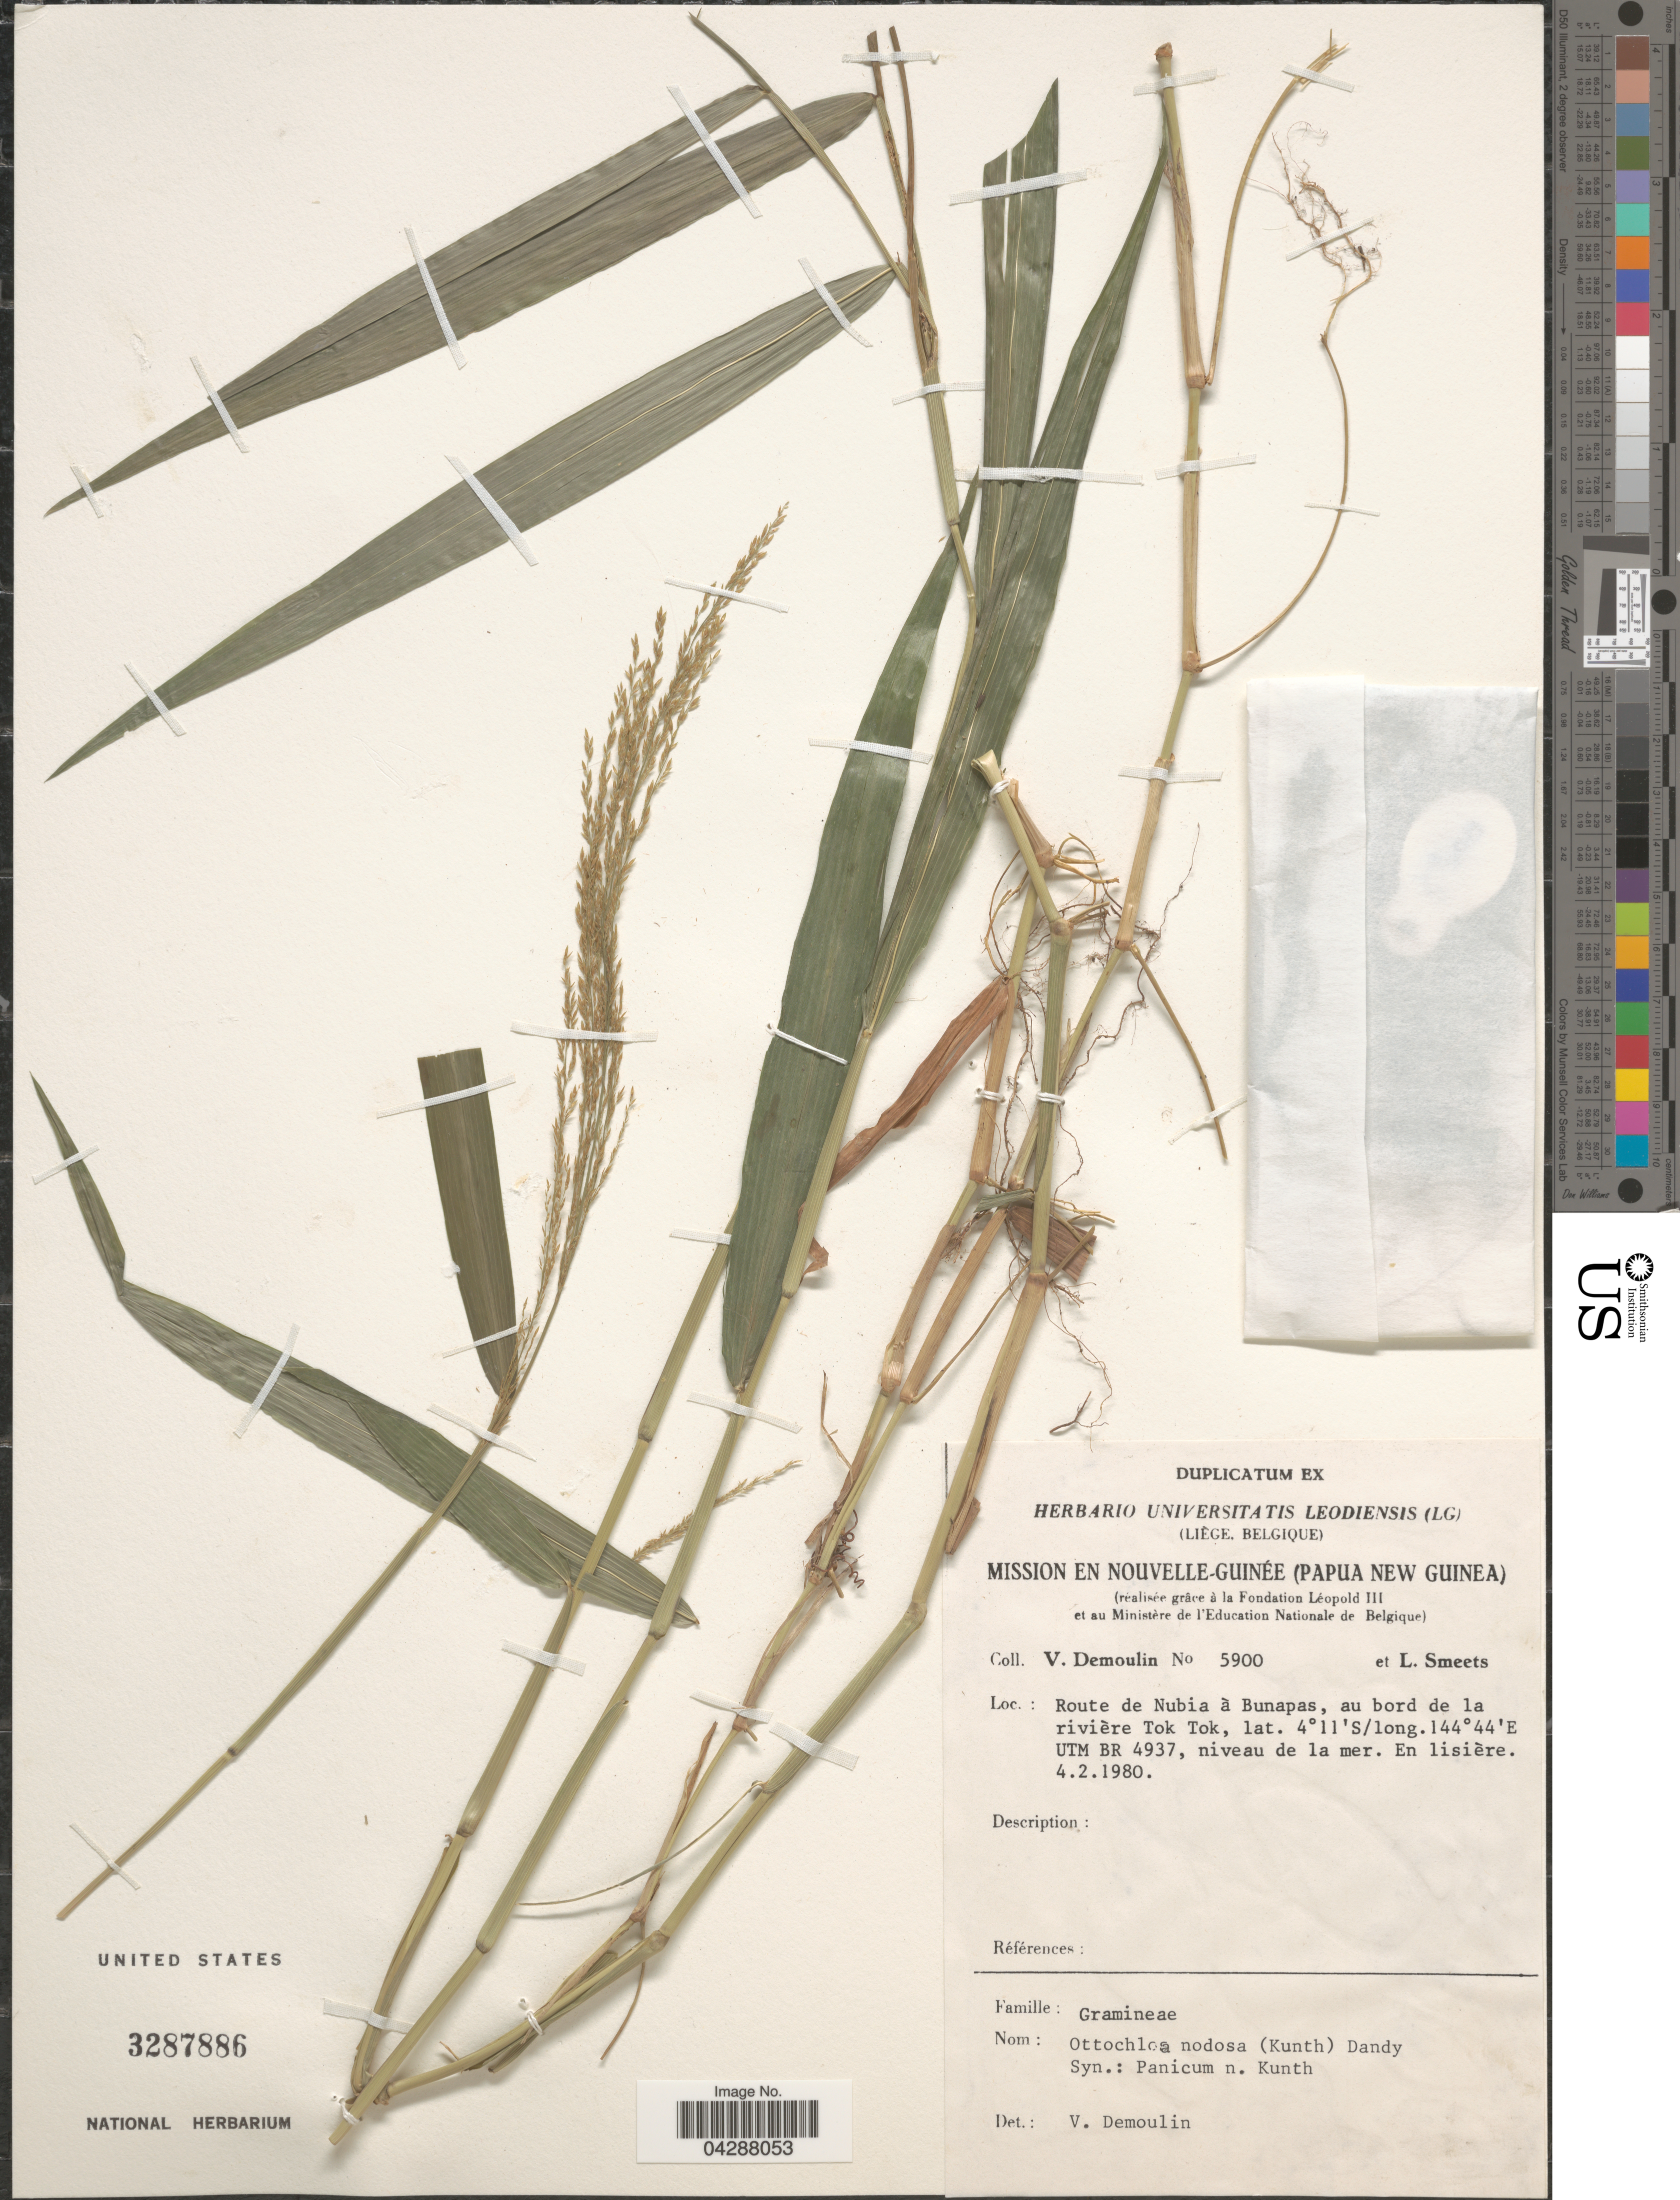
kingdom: Plantae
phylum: Tracheophyta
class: Liliopsida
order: Poales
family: Poaceae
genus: Ottochloa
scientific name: Ottochloa nodosa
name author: (Kunth) Dandy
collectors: V. Demoulin & L. Smeets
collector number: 5900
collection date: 1980-02-04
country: Papua New Guinea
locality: Mission en Nouvelle-Guinée. Route de Nubia à Bunapas, au bord de la rivière Tok Tok. UTM BR 4937.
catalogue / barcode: US 3287886